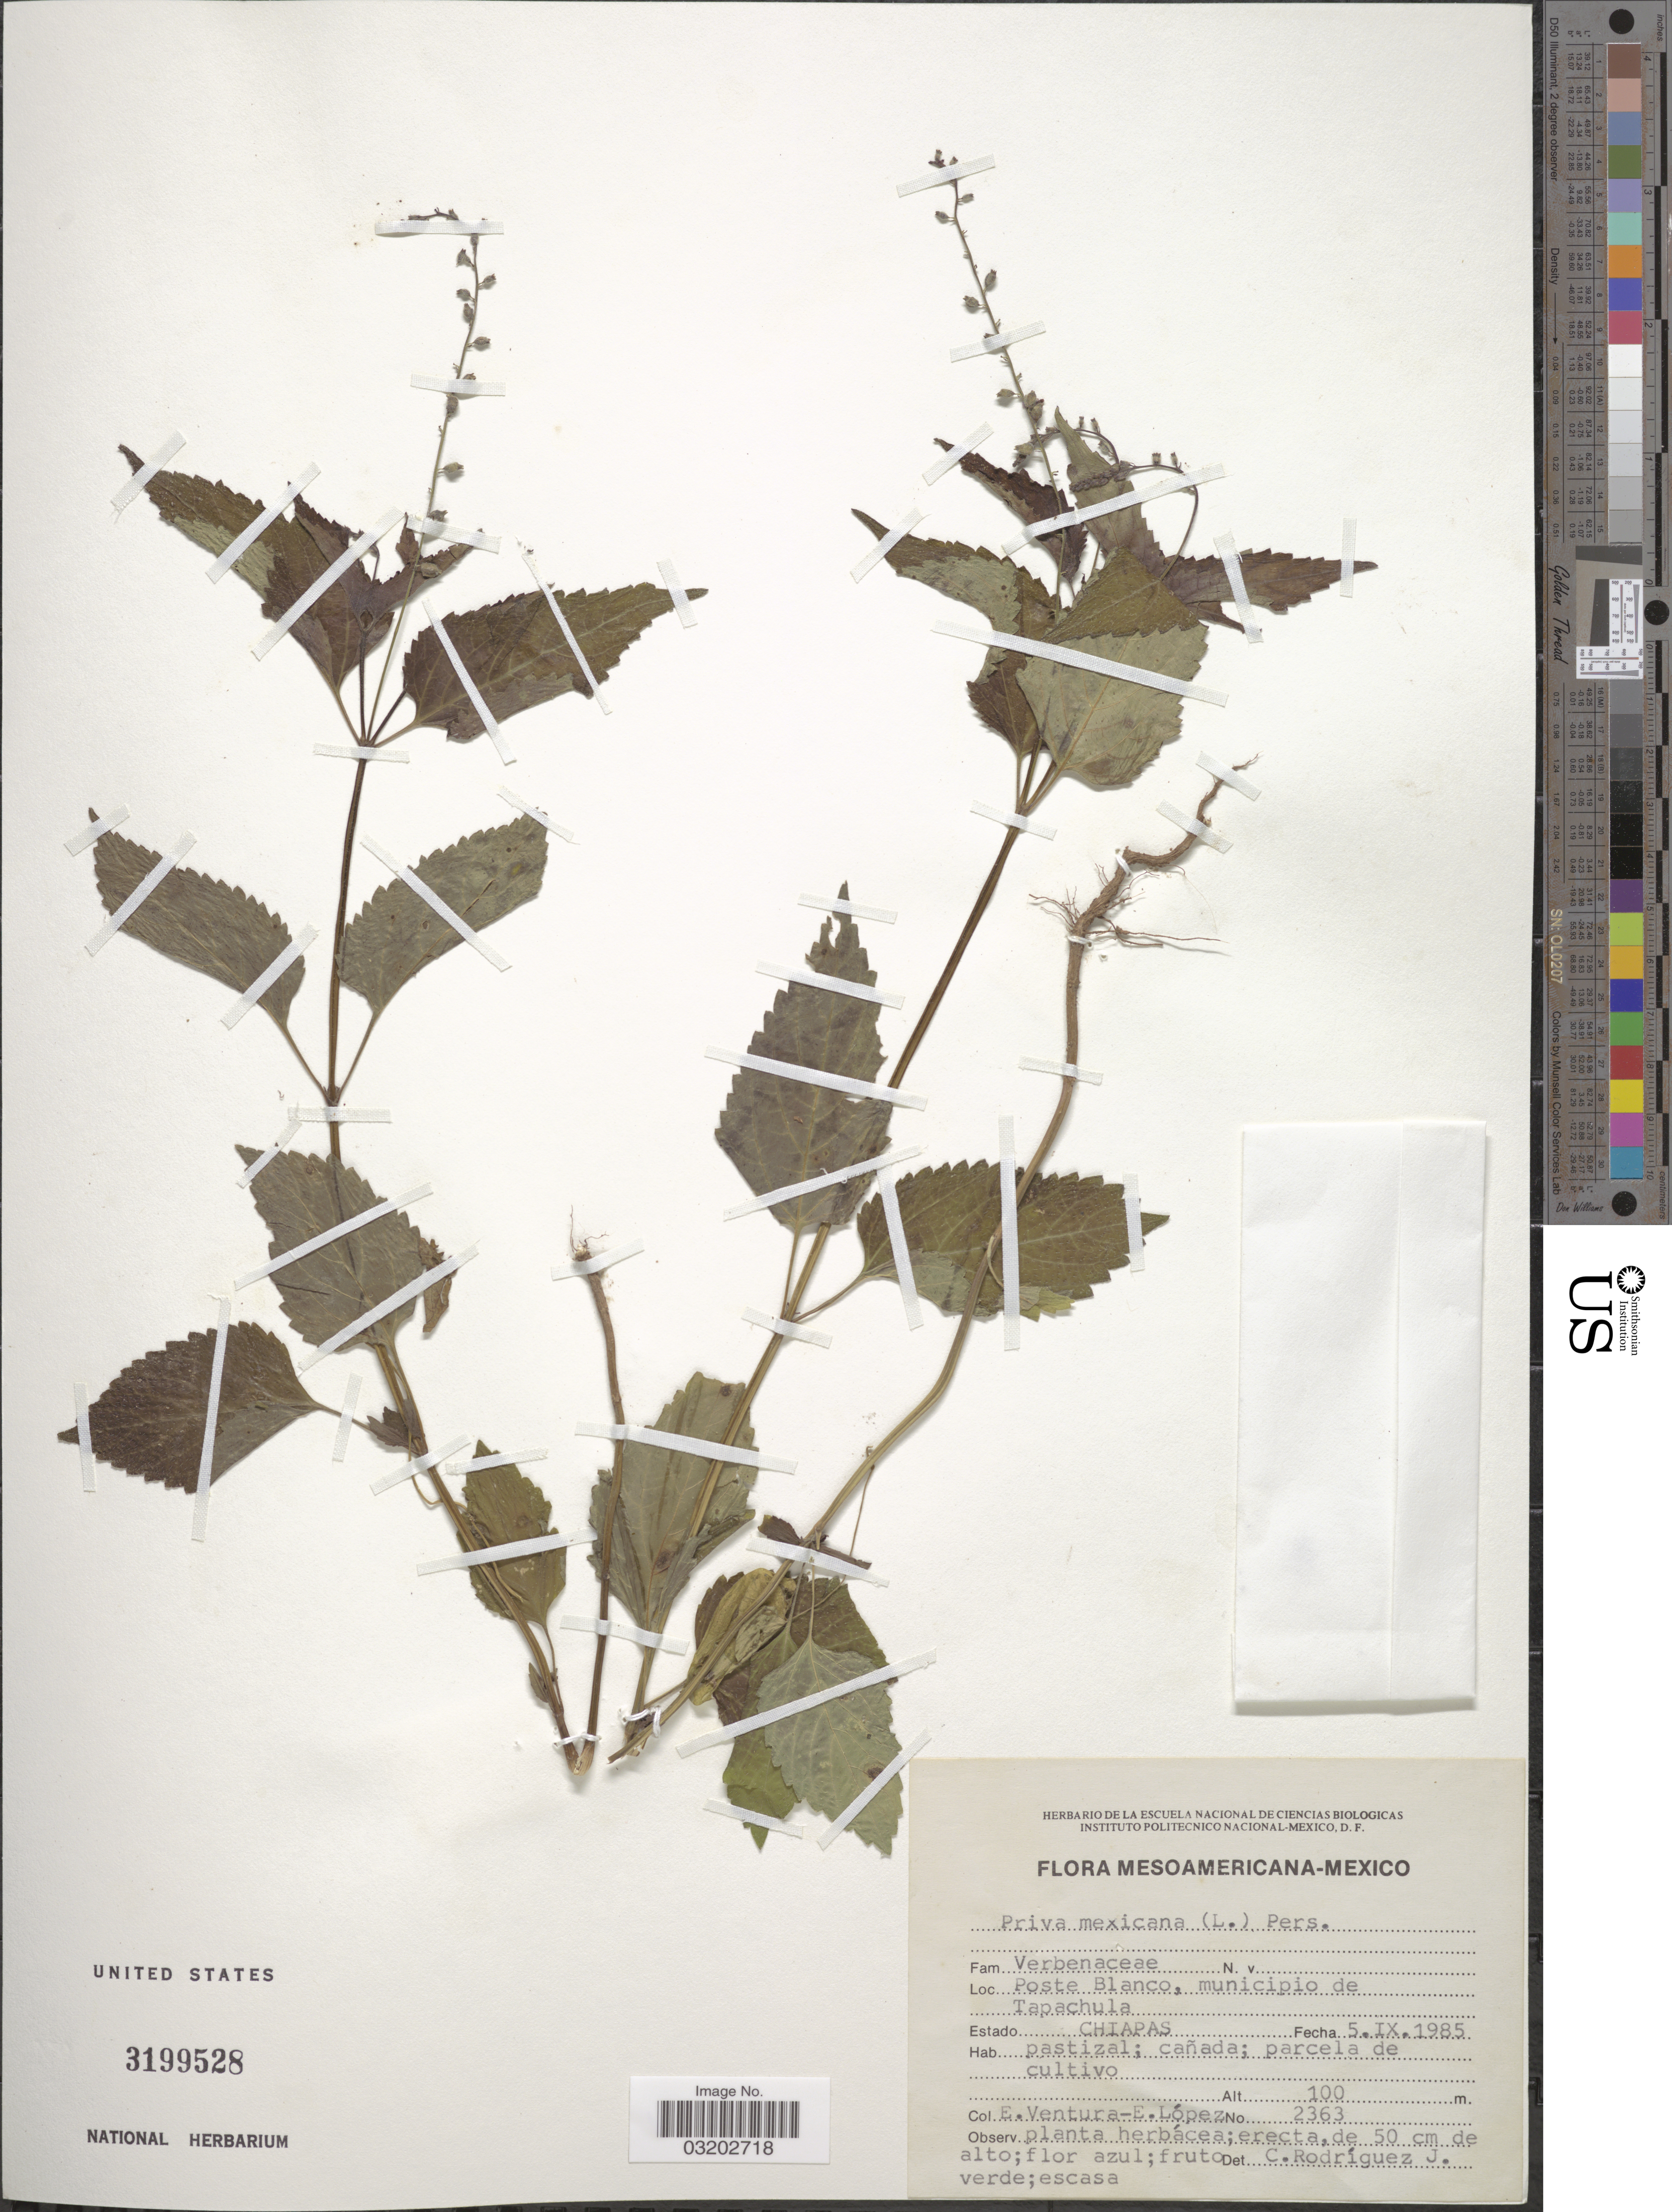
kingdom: Plantae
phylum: Tracheophyta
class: Magnoliopsida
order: Lamiales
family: Verbenaceae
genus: Priva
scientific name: Priva mexicana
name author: (L.) Pers.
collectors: E. Ventura & E. López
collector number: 2363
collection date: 1985-09-05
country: Mexico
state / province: Chiapas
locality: Poste Blanco, municipio de Tapachula, pastizal; cañada; parcela de cultiva.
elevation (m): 100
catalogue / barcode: US 3199528